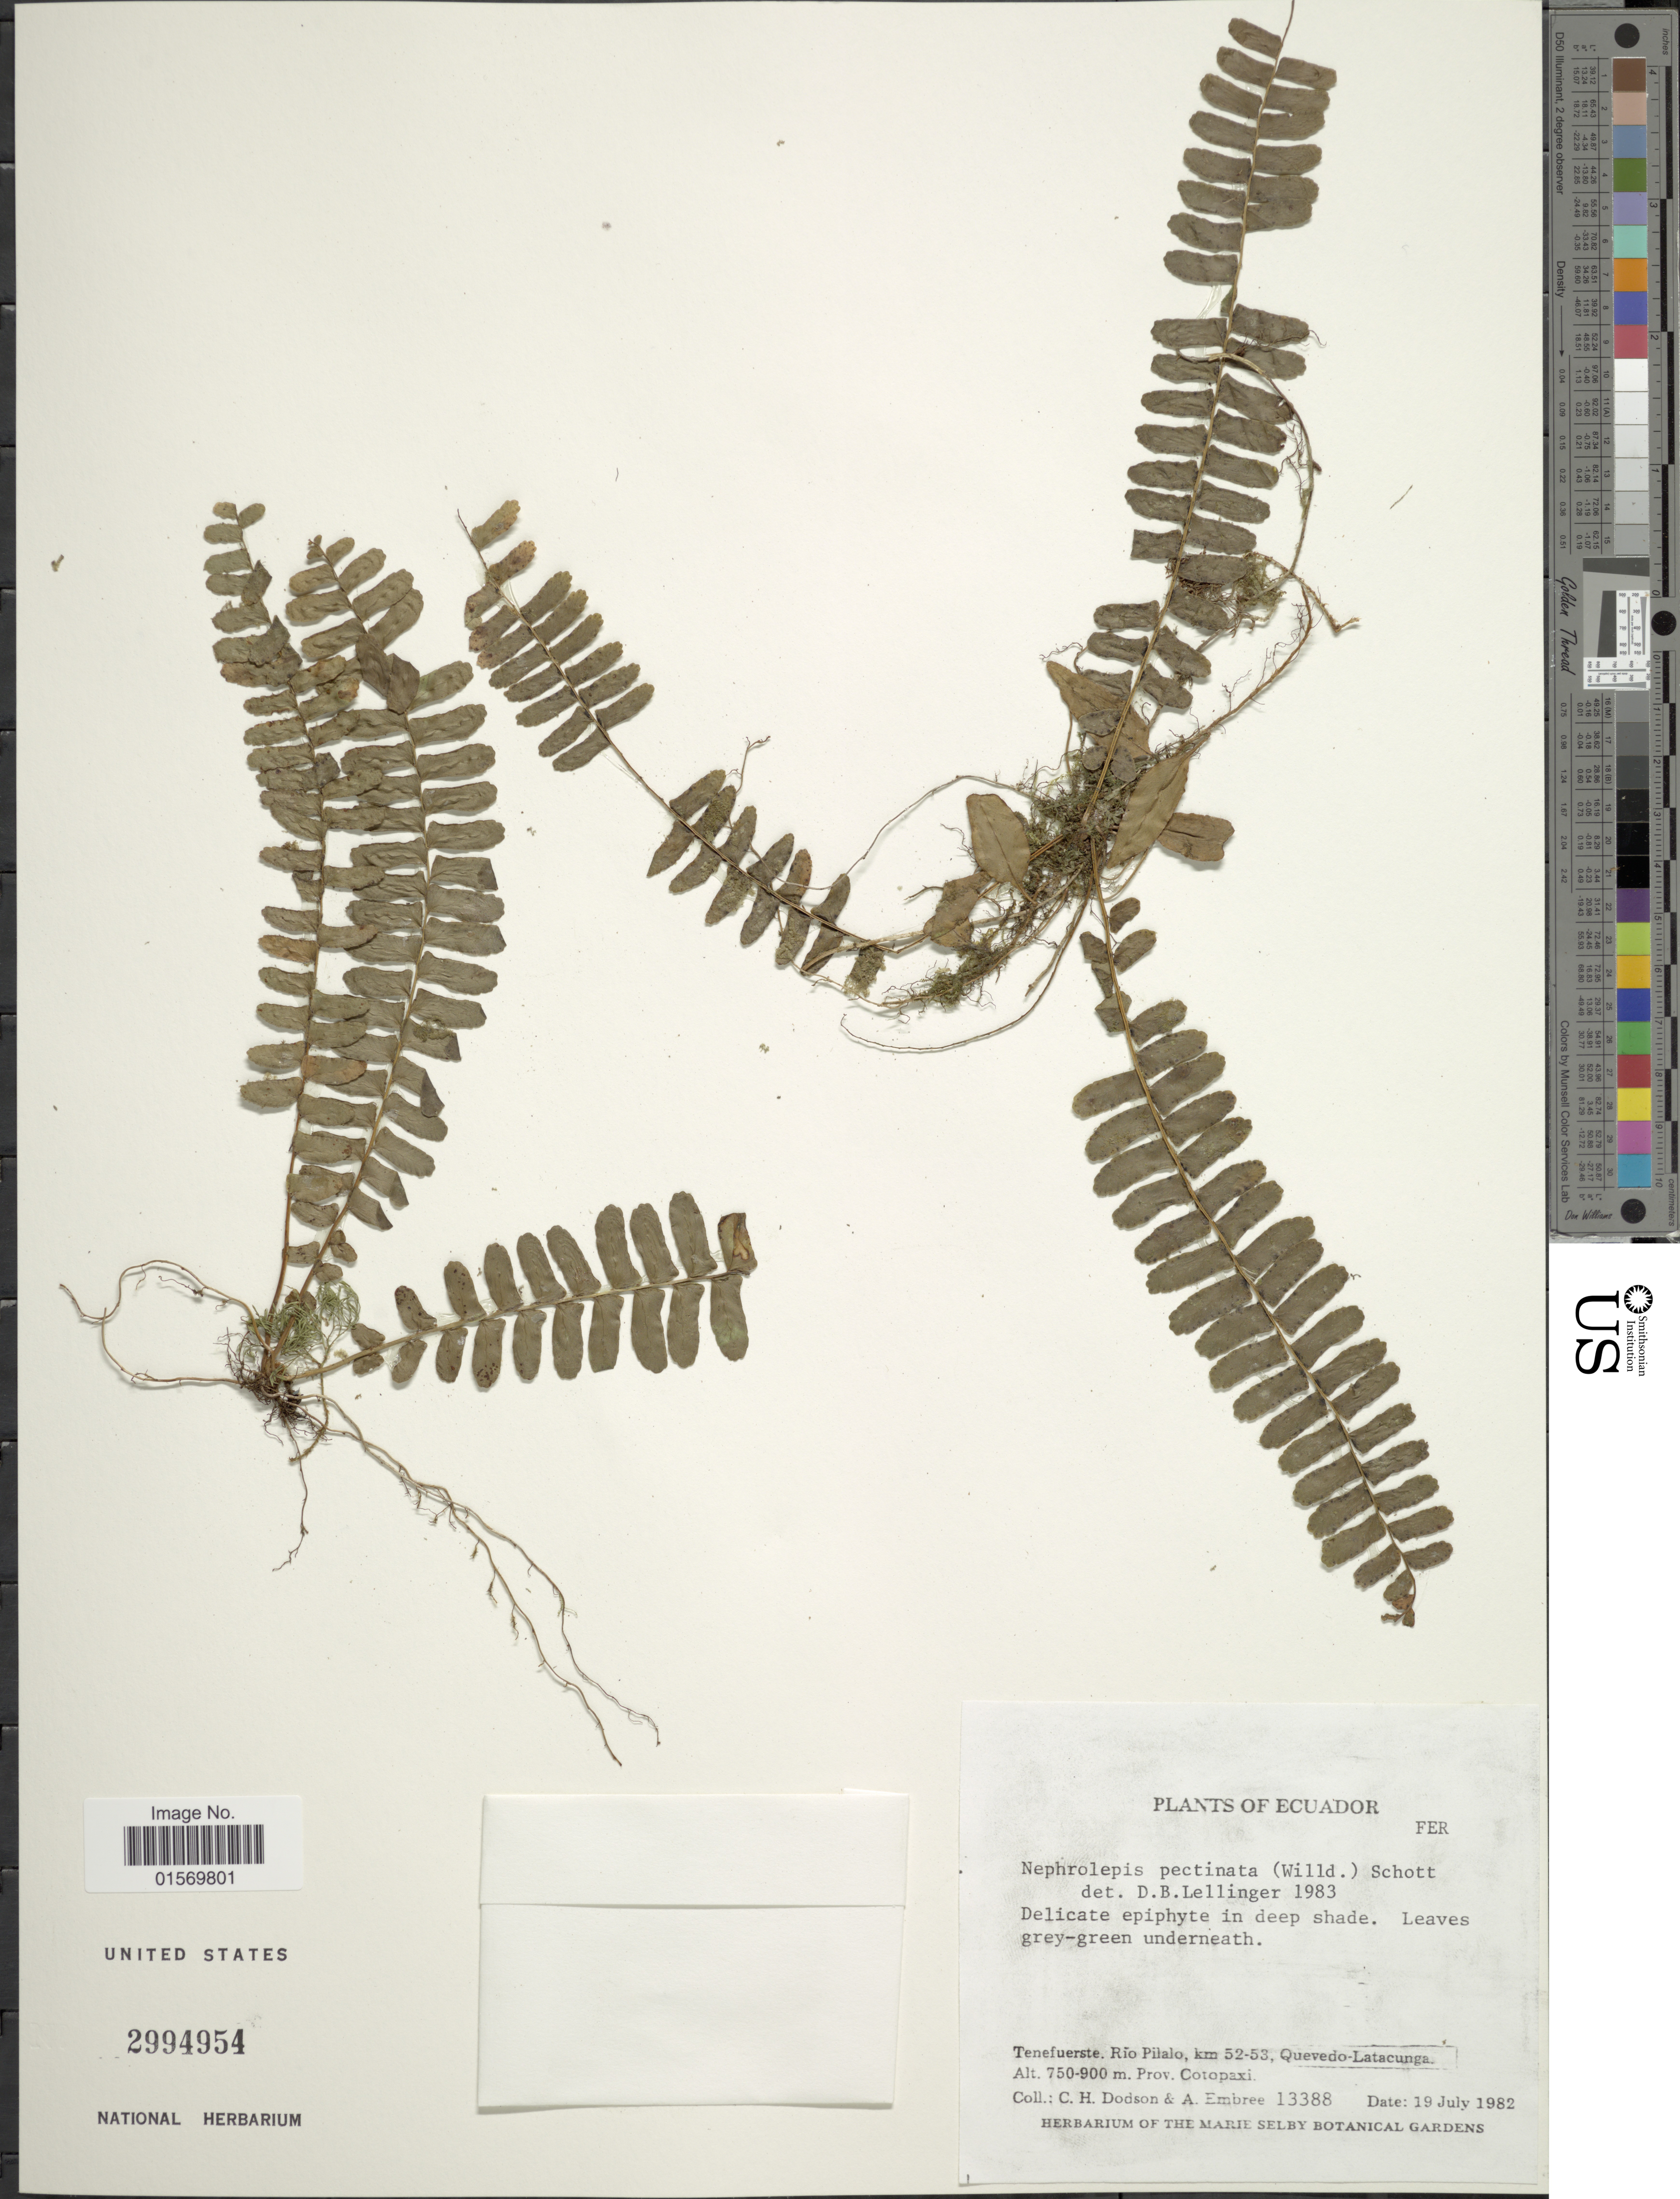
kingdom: Plantae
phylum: Tracheophyta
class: Polypodiopsida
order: Polypodiales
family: Nephrolepidaceae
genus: Nephrolepis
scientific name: Nephrolepis pectinata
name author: (Willd.) Schott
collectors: C. H. Dodson & A. Embree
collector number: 13388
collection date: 1982-07-19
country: Ecuador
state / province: Cotopaxi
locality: Tenefuerste, Rio Pilalo, km 52-53, Quevedo-Latacunga.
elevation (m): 750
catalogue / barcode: US 2994954